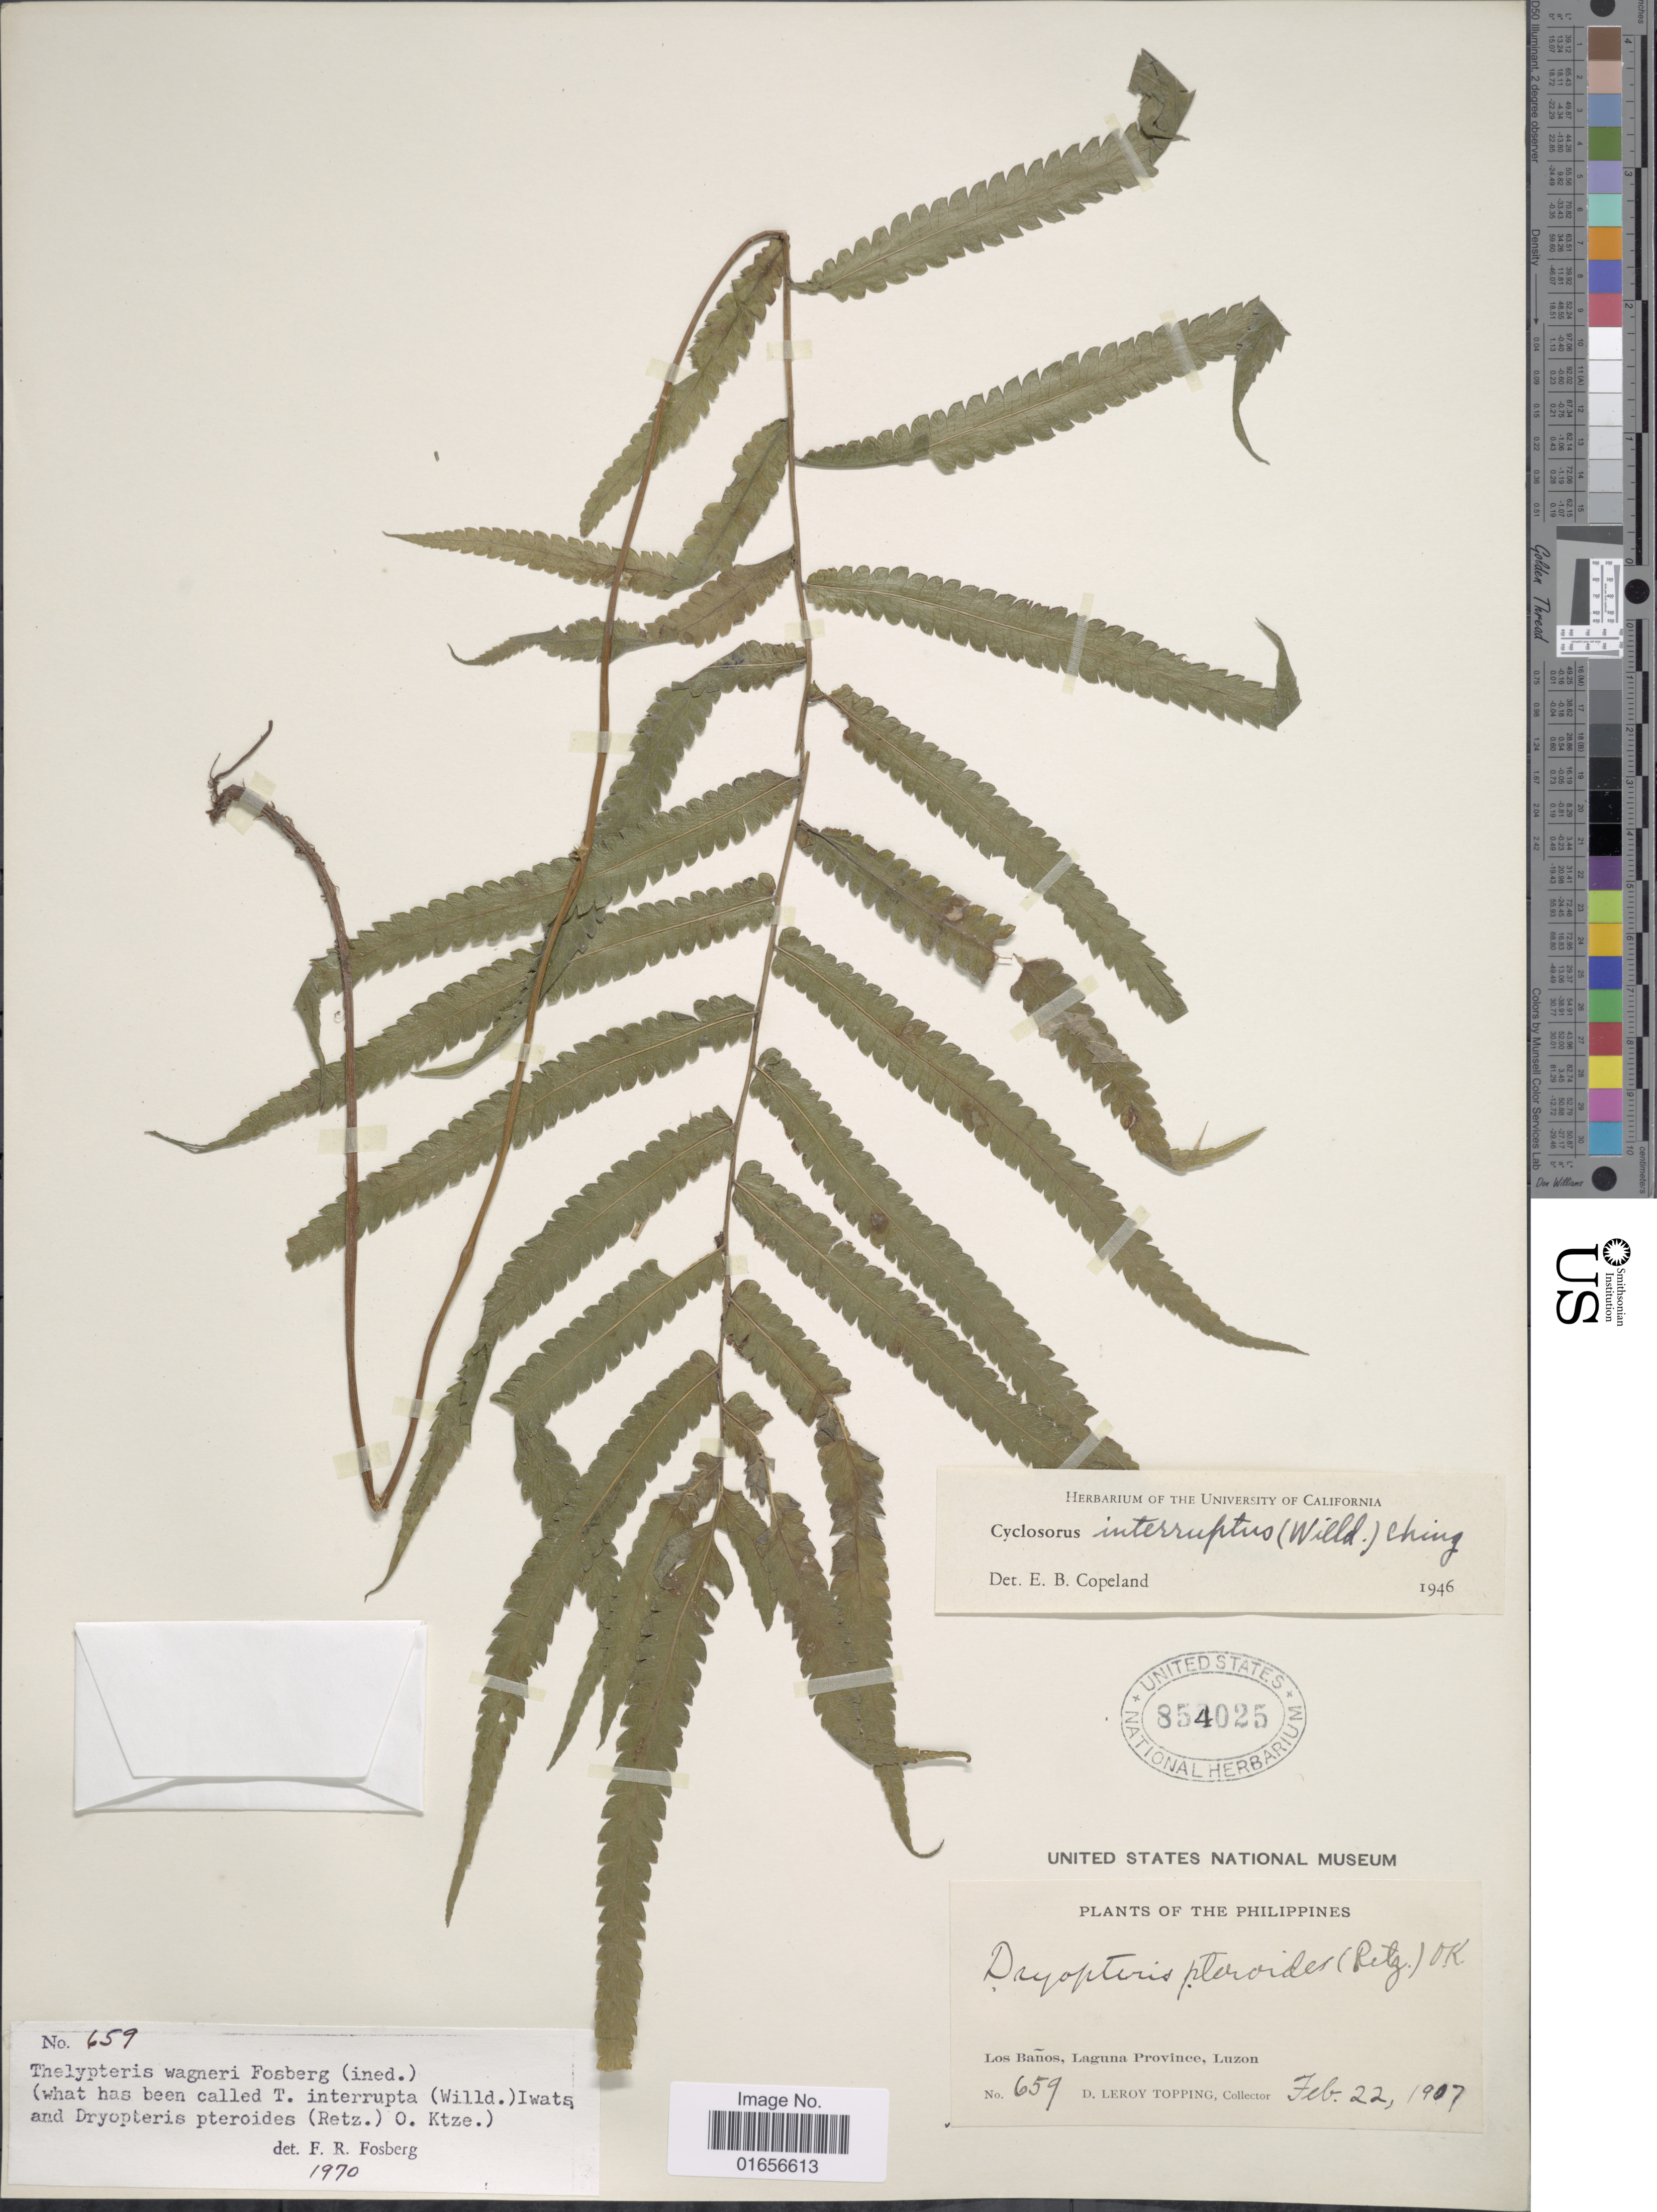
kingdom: Plantae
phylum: Tracheophyta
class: Polypodiopsida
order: Polypodiales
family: Thelypteridaceae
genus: Amphineuron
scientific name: Amphineuron terminans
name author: (J. Sm. ex Hook.) Holttum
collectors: D. L. Topping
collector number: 659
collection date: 1907-02-22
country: Philippines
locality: The Philippines, Los Baños, Laguna Province, Luzon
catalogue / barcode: US 854025